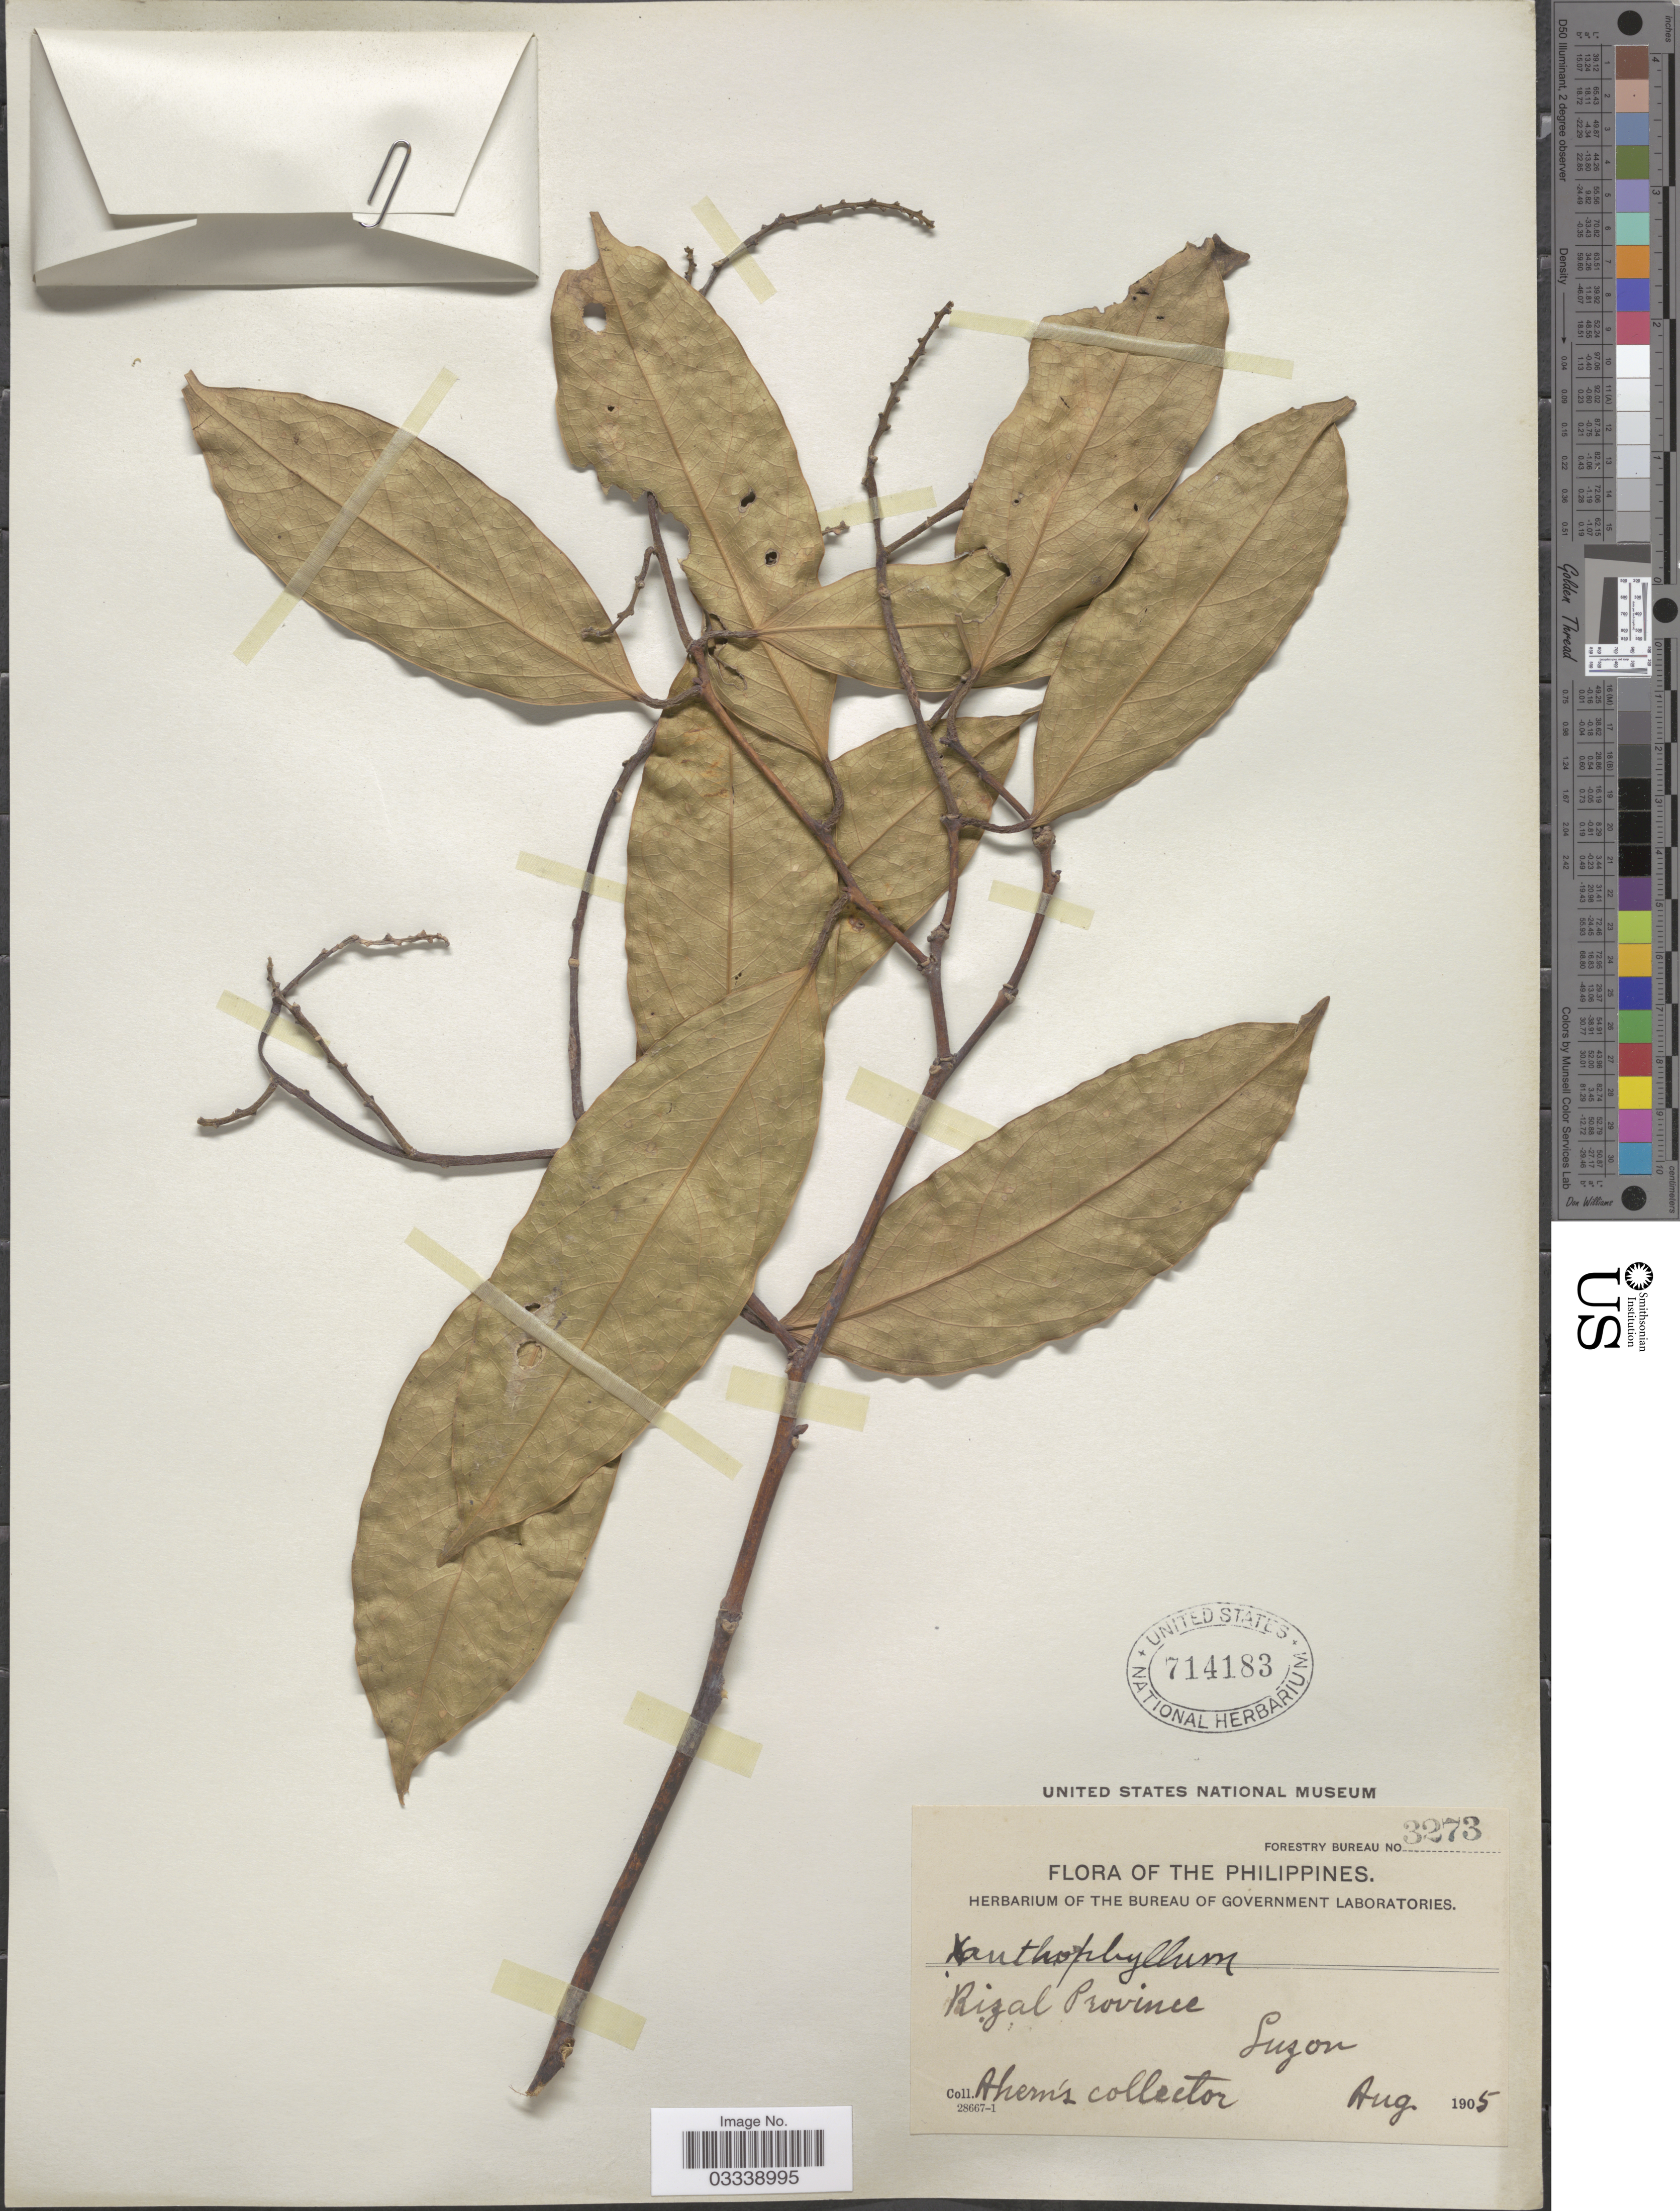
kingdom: Plantae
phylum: Tracheophyta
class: Magnoliopsida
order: Fabales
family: Polygalaceae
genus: Xanthophyllum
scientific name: Xanthophyllum sp.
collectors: Ahern's collector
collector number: Forestry Bureau 3273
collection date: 1905-08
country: Philippines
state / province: Calabarzon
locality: Rizal Province, Luzon.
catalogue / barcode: US 714183